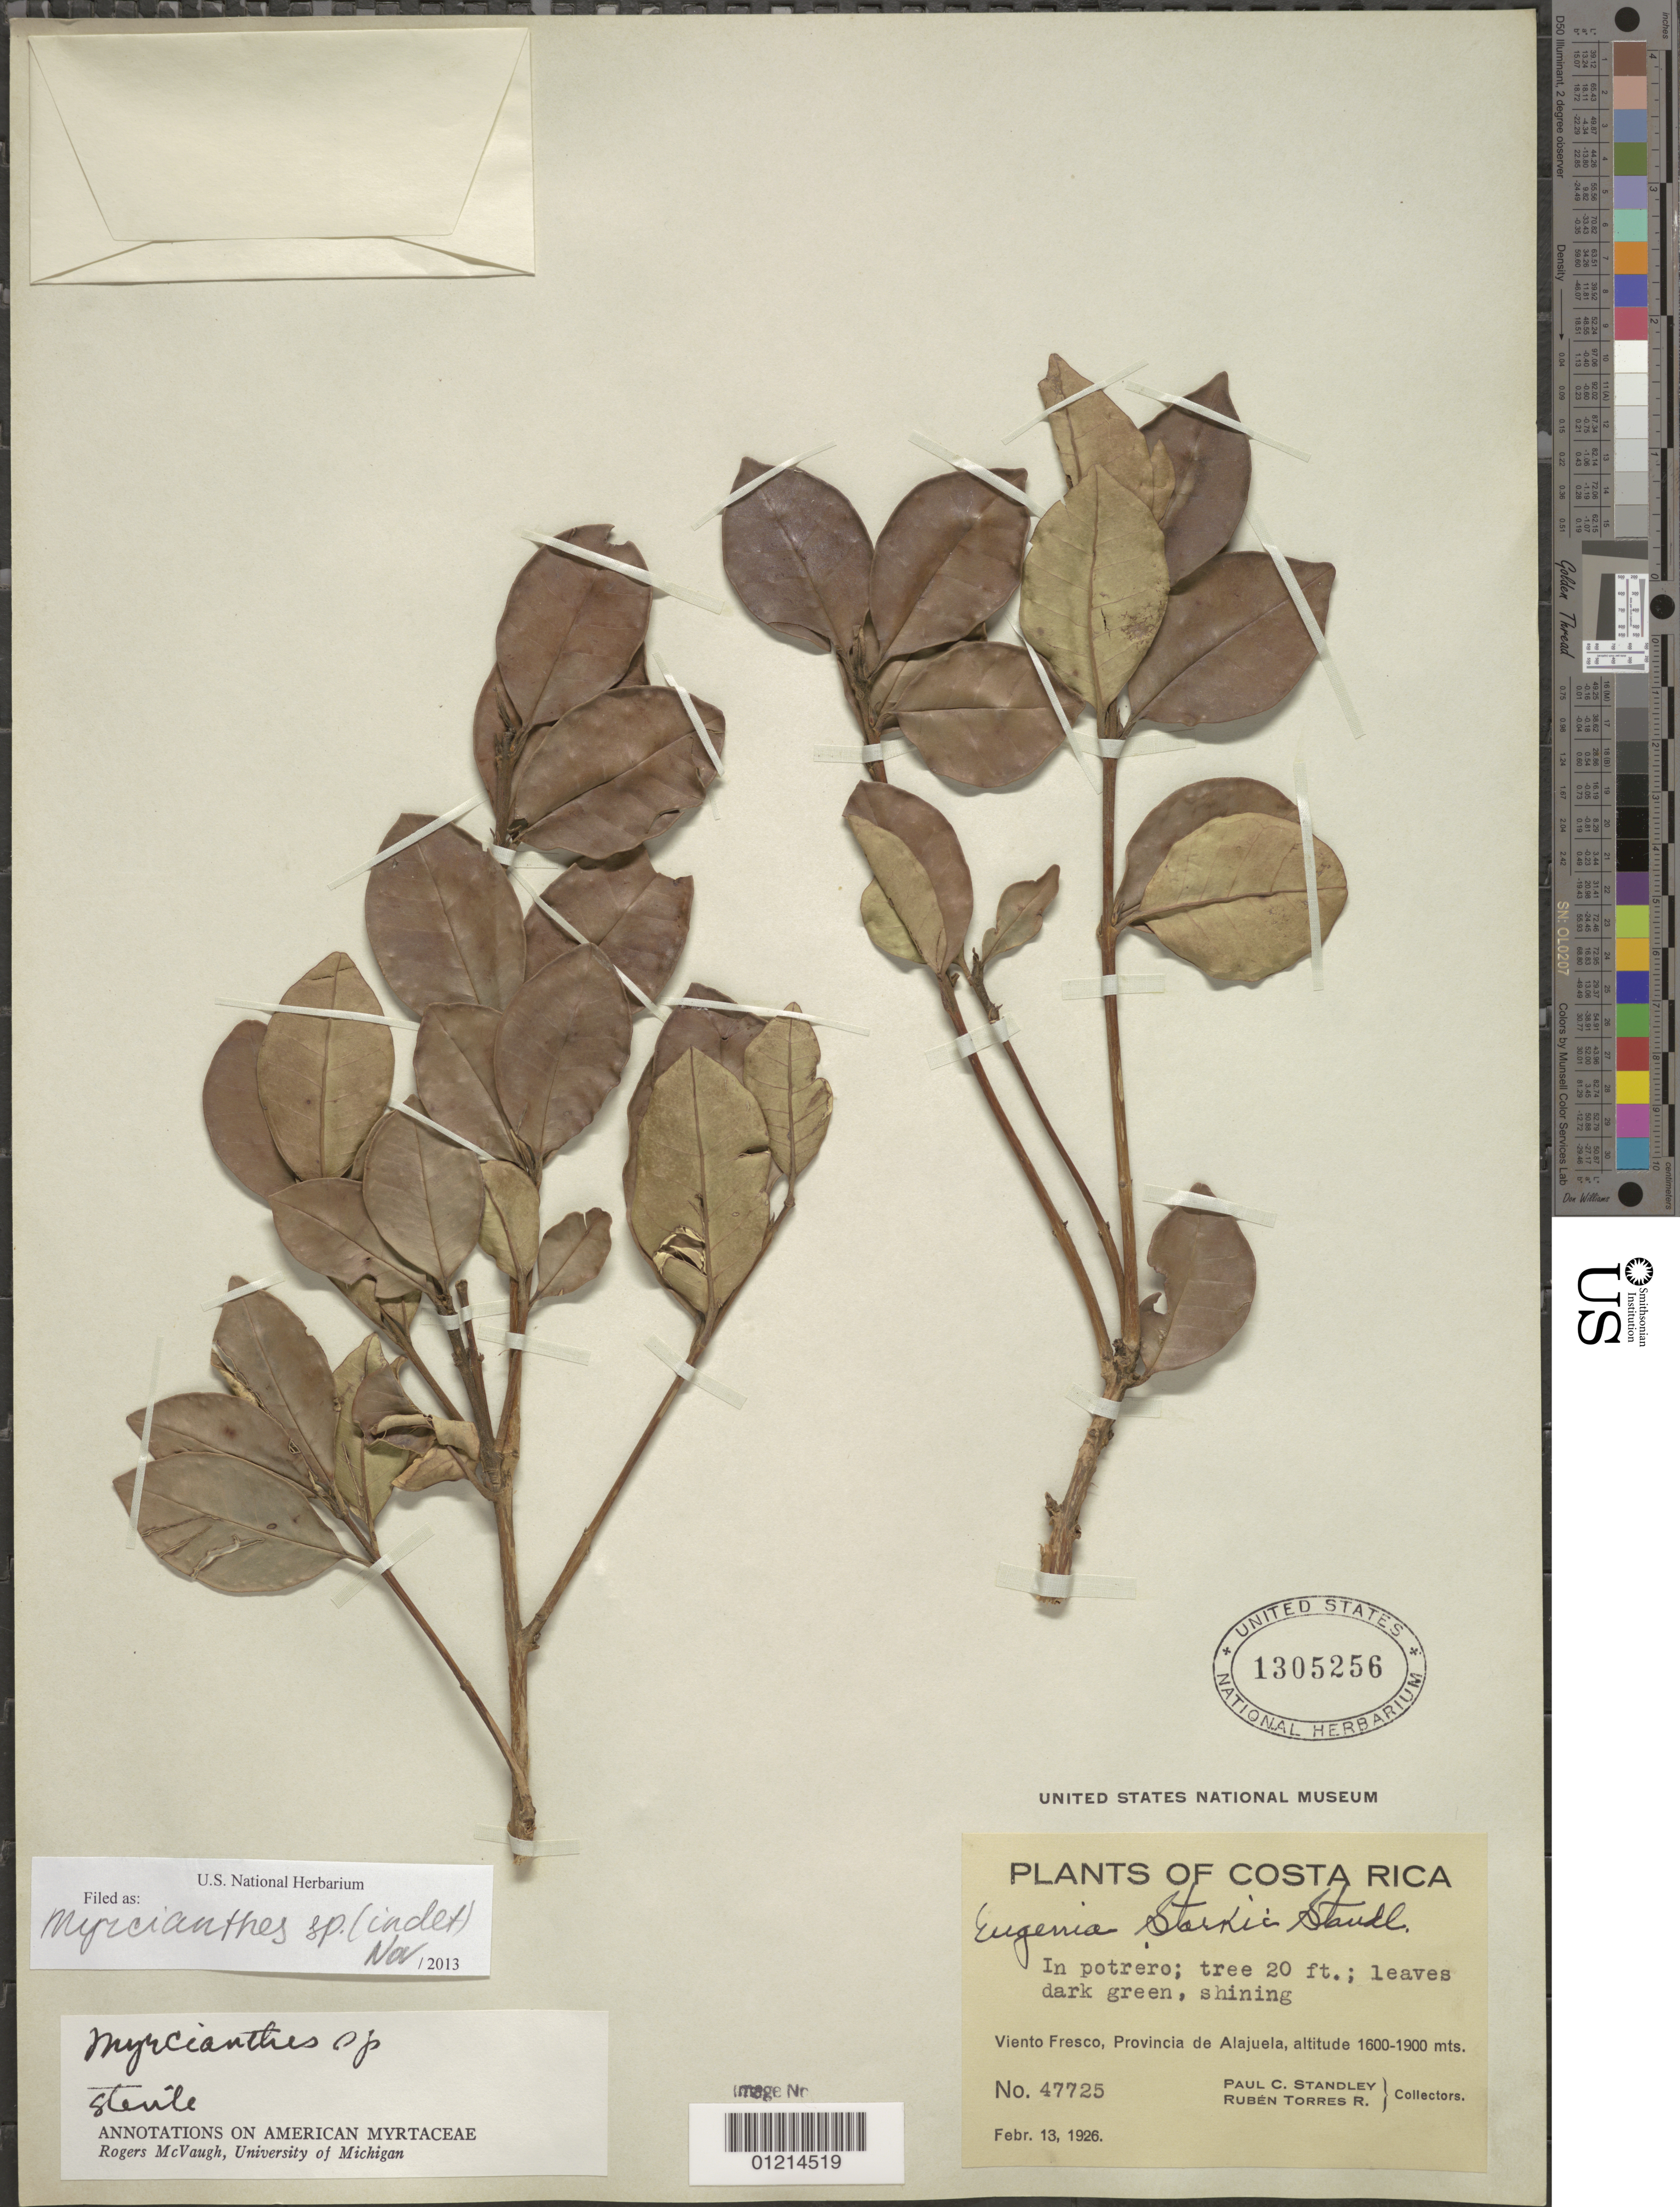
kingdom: Plantae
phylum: Tracheophyta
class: Magnoliopsida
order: Myrtales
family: Myrtaceae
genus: Myrcianthes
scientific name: Myrcianthes sp.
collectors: P. C. Standley & R. Torres-Rojas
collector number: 47725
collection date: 1926-02-13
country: Costa Rica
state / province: Alajuela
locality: Viento Fresco.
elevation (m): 1600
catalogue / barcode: US 1305256